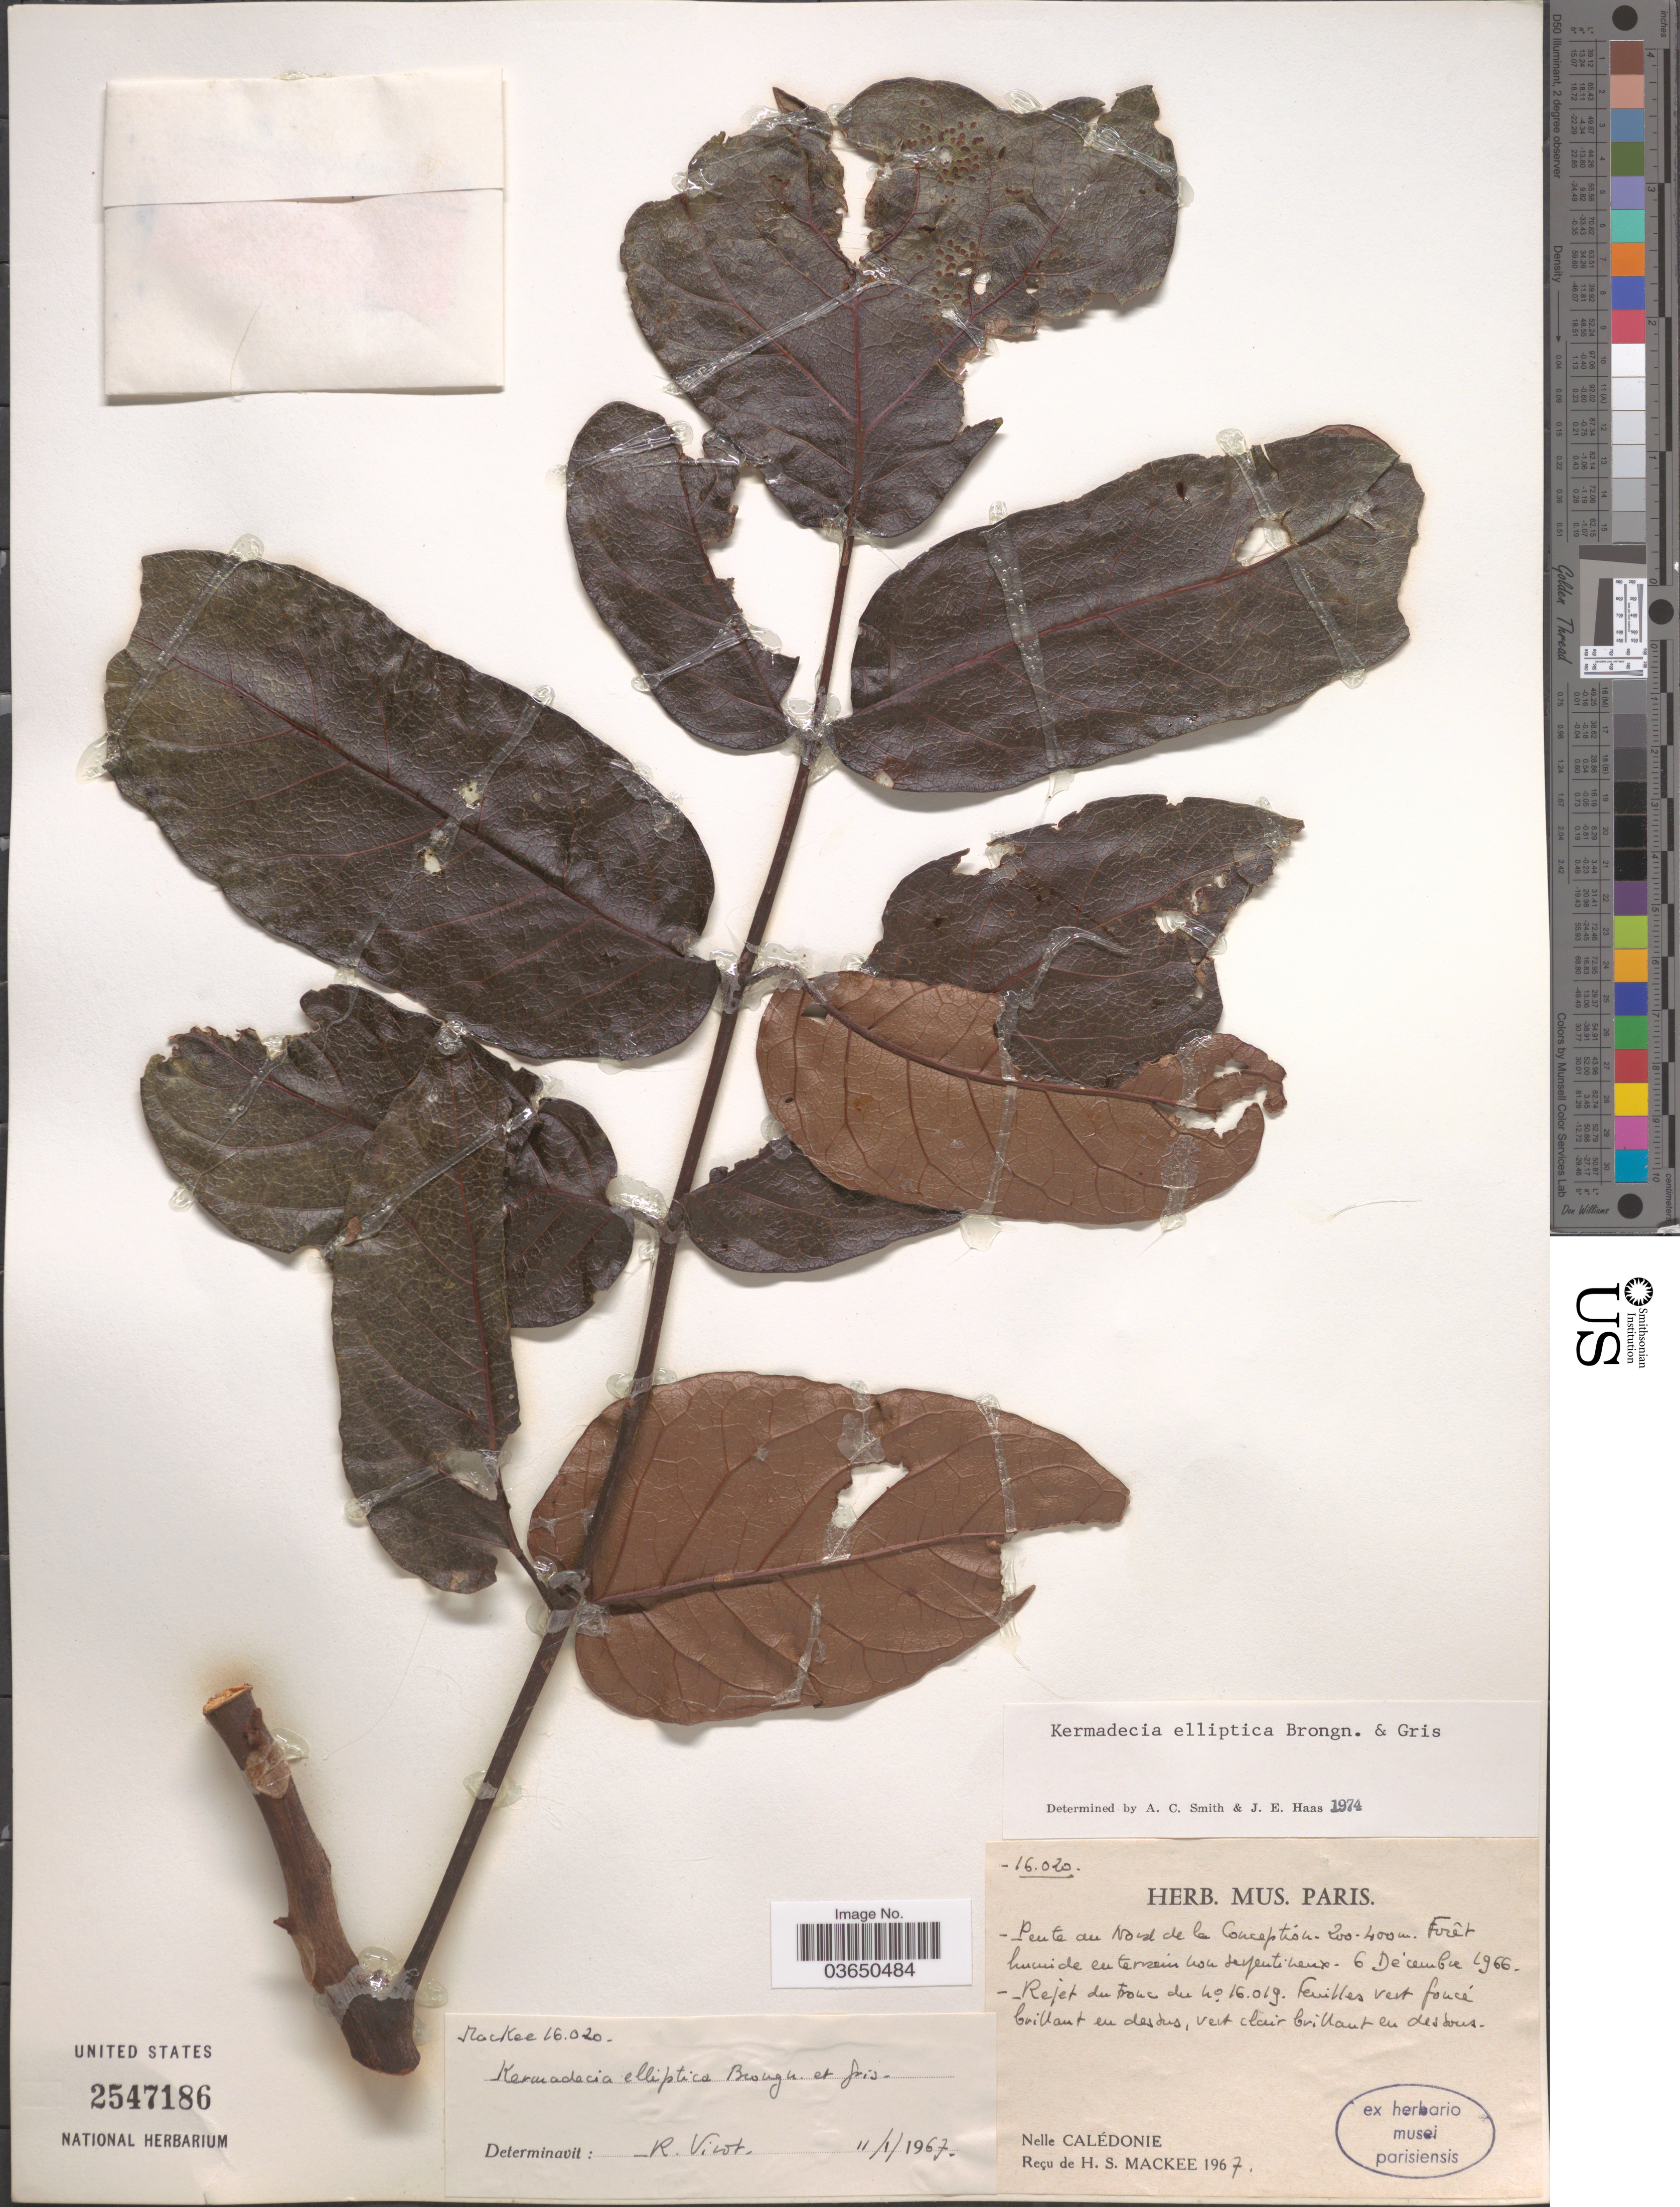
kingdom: Plantae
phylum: Tracheophyta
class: Magnoliopsida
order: Proteales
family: Proteaceae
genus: Kermadecia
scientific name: Kermadecia elliptica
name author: Brongn. & Gris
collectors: H. Mackee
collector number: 16020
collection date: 1966-12-06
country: New Caledonia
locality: Pente au Nord de la Conception.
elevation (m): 200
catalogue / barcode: US 2547186